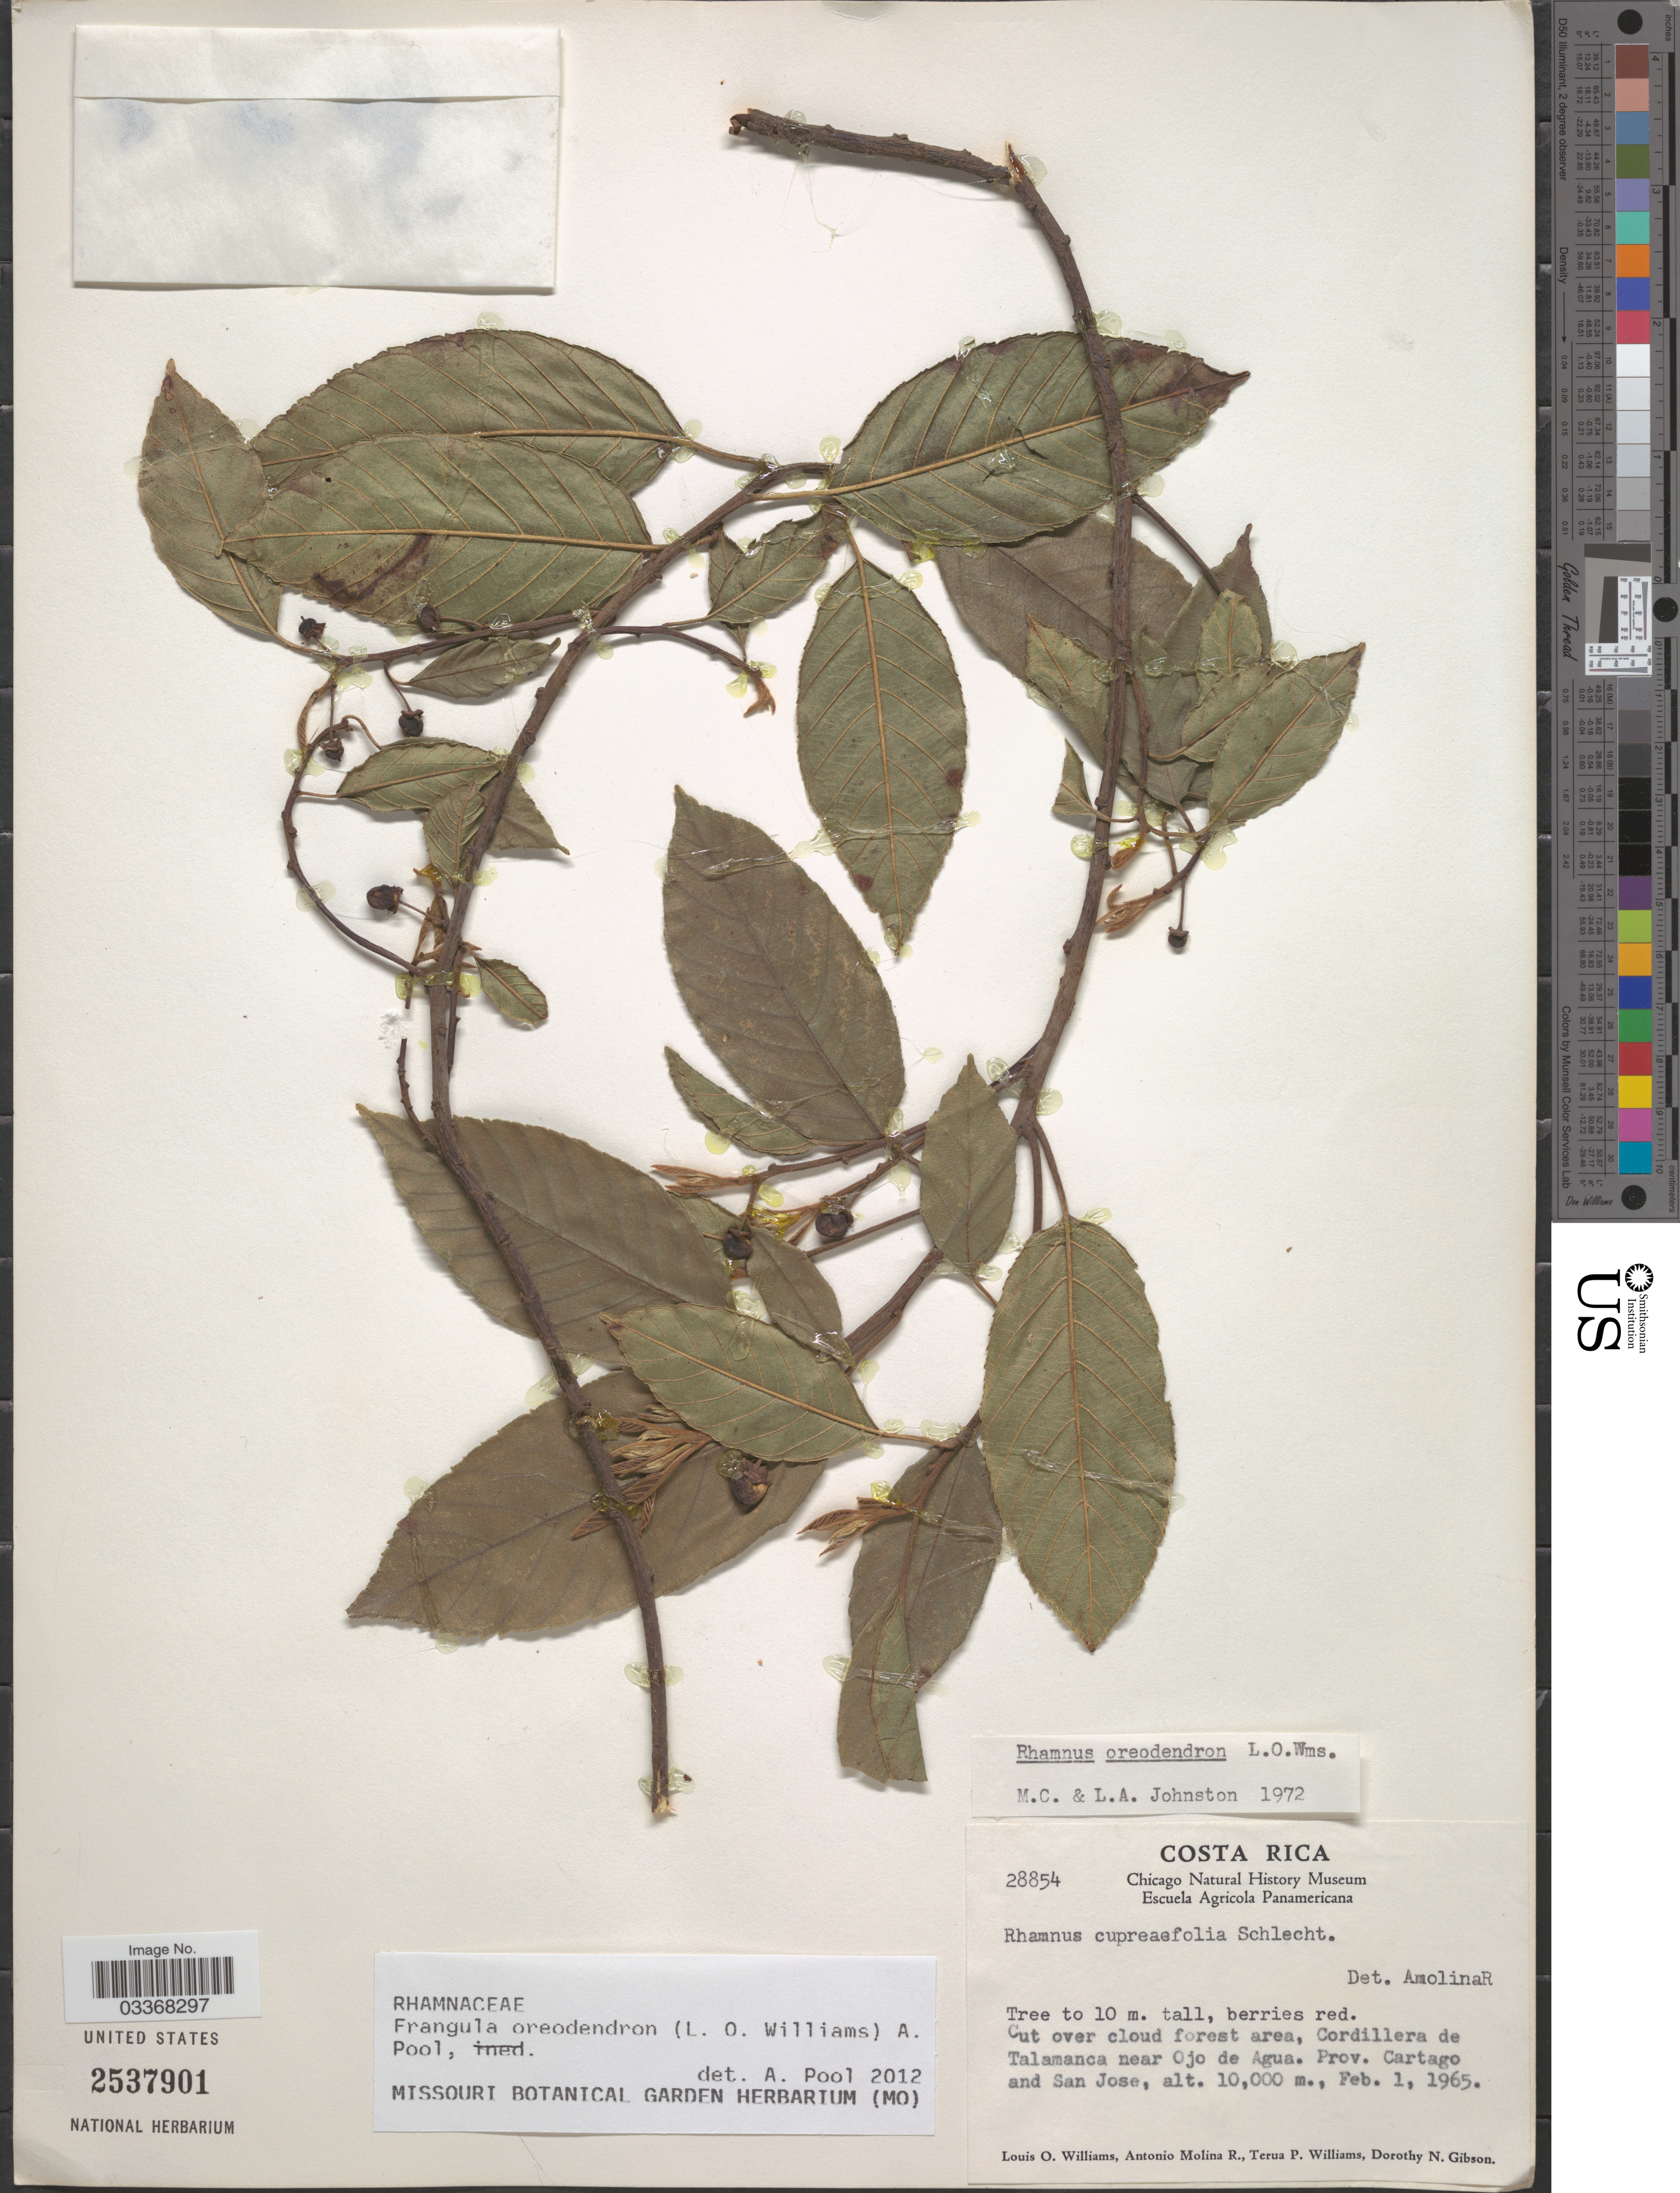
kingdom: Plantae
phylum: Tracheophyta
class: Magnoliopsida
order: Rosales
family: Rhamnaceae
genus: Frangula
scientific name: Frangula oreodendron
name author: (L.O. Williams) A. Pool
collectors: L. O. Williams, A. Molina R., T. Williams & D. N. Gibson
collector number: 28854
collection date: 1965-02-01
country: Costa Rica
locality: Cordillera de Talamanca near Ojo de Agua, Prov. Cartago and San Jose.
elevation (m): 10000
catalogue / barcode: US 2537901